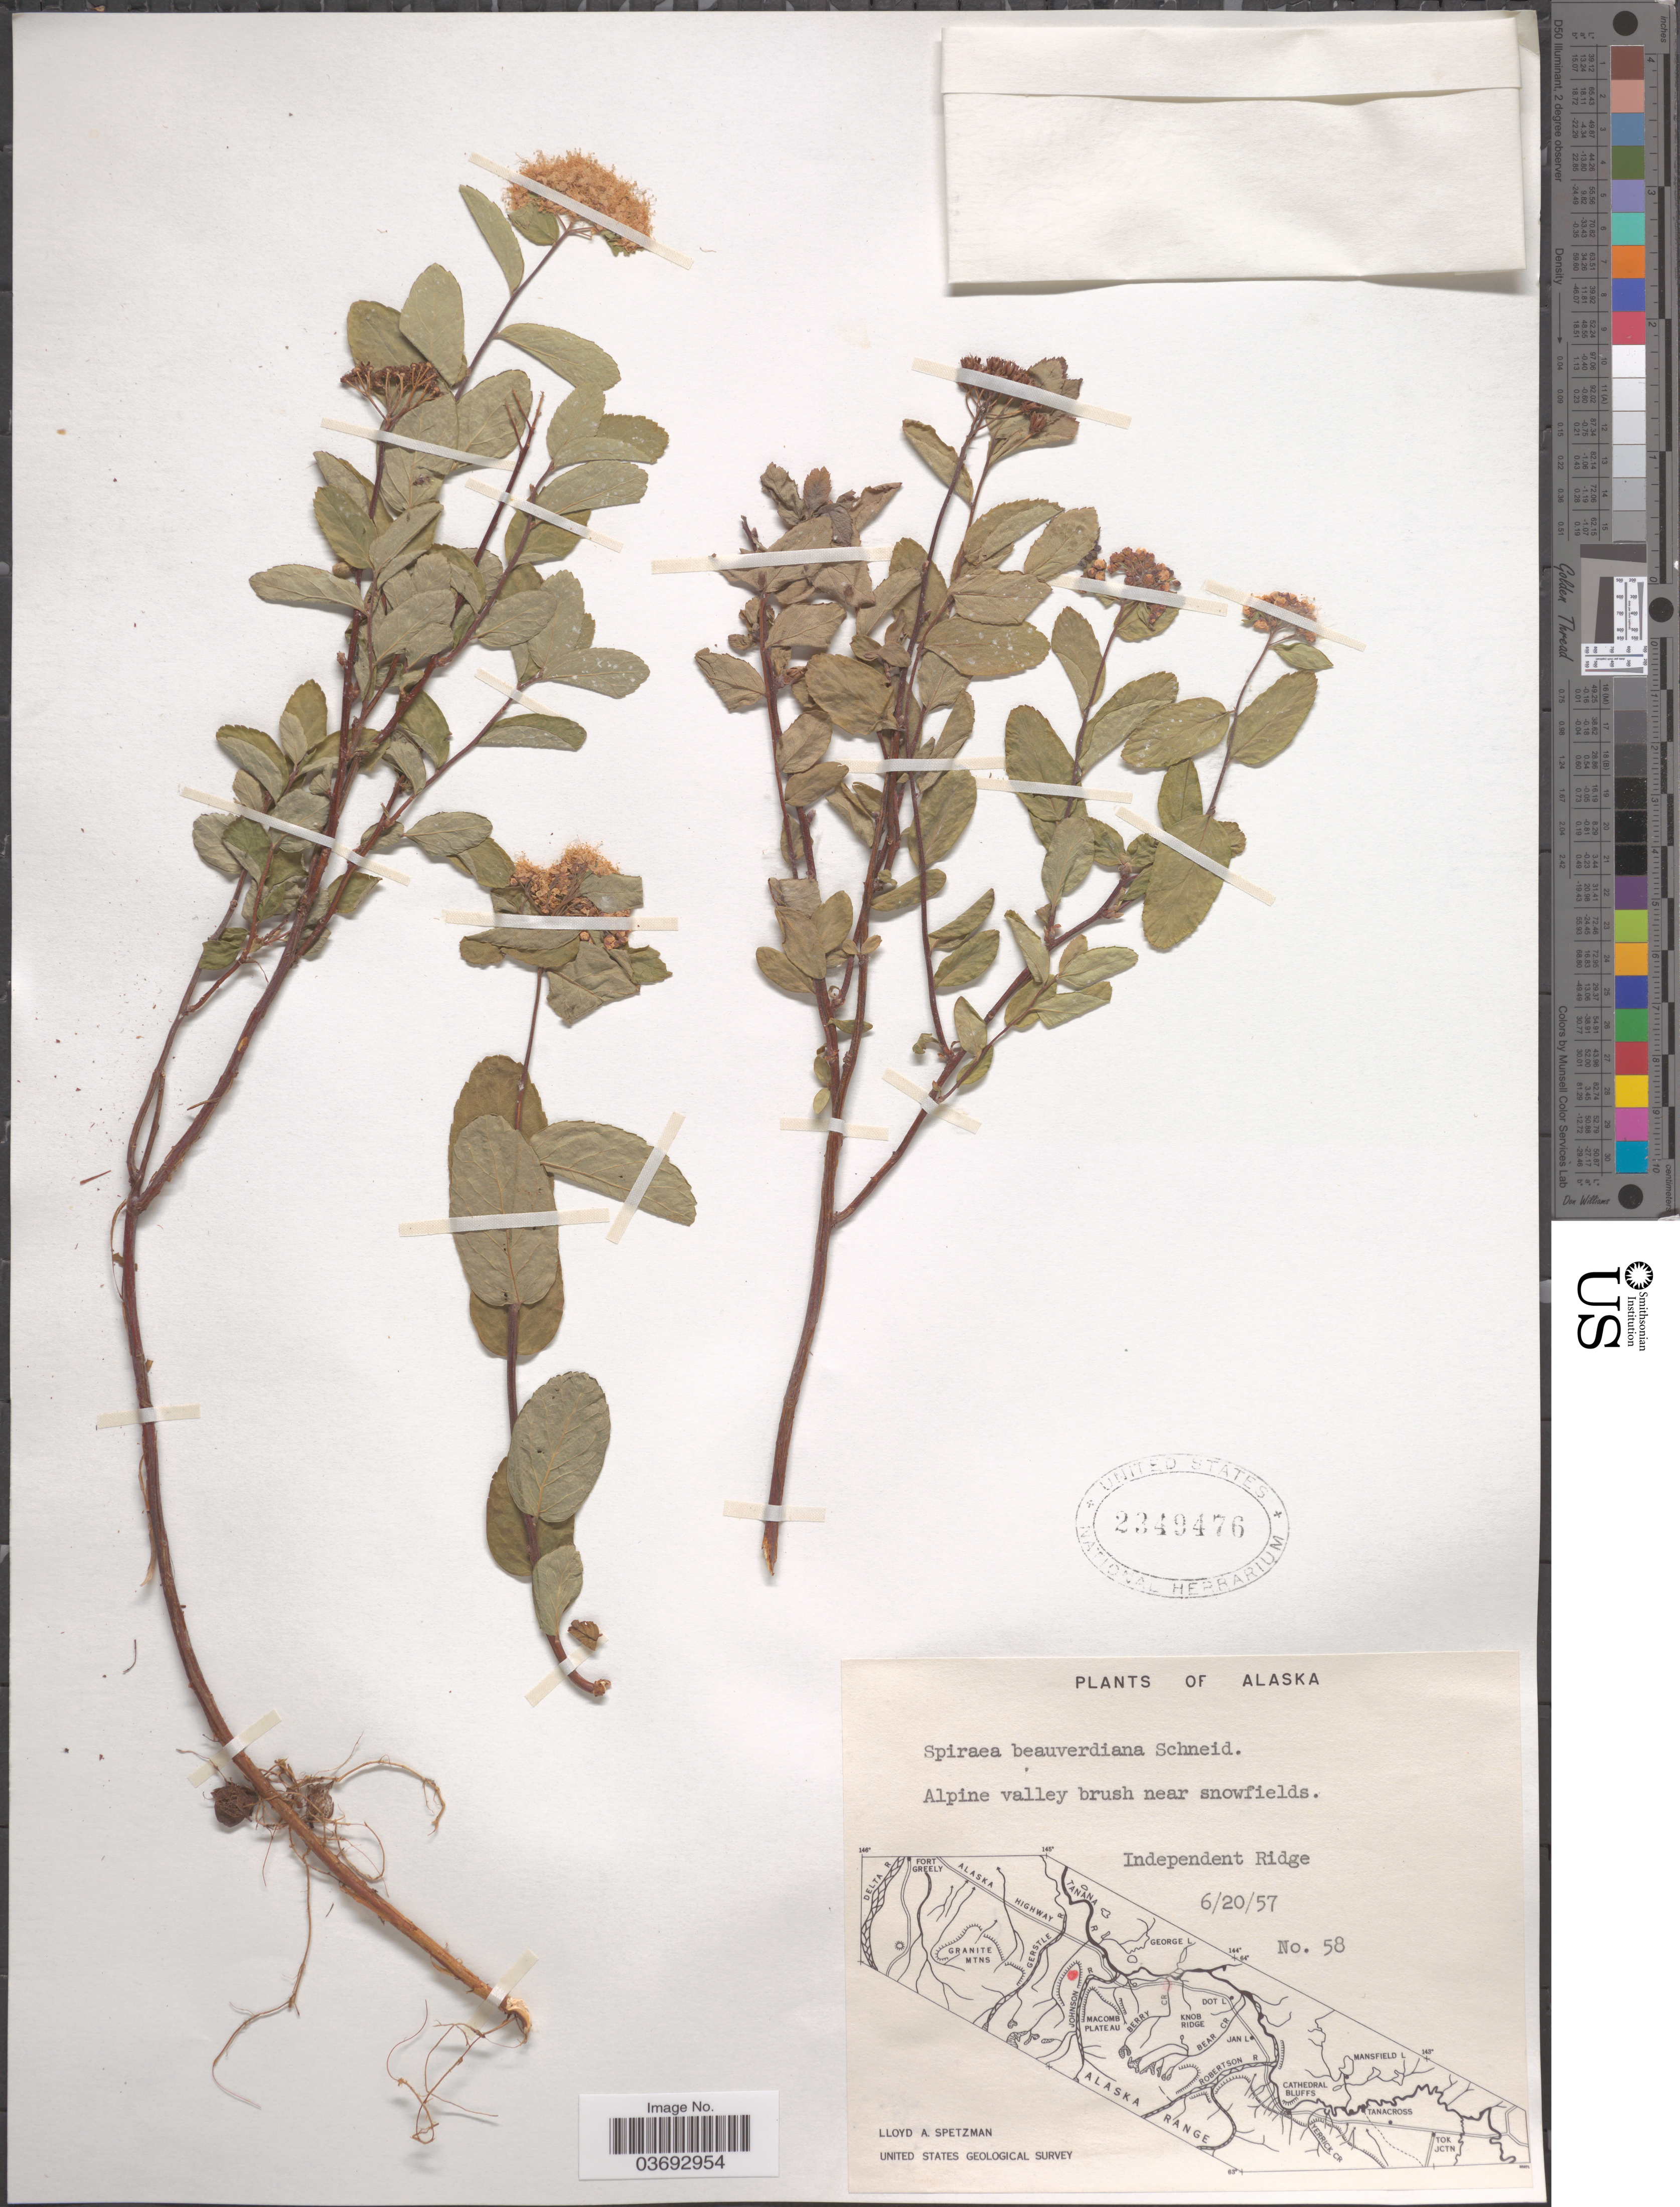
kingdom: Plantae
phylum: Tracheophyta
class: Magnoliopsida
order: Rosales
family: Rosaceae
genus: Spiraea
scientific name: Spiraea stevenii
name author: (C.K. Schneid.) Rydb.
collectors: L. Spetzman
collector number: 58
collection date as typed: Transcribed d/m/y: 20/6/57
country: United States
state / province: Alaska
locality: Alpine valley brush near snowfields. Independent Ridge.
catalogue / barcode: US 2349476